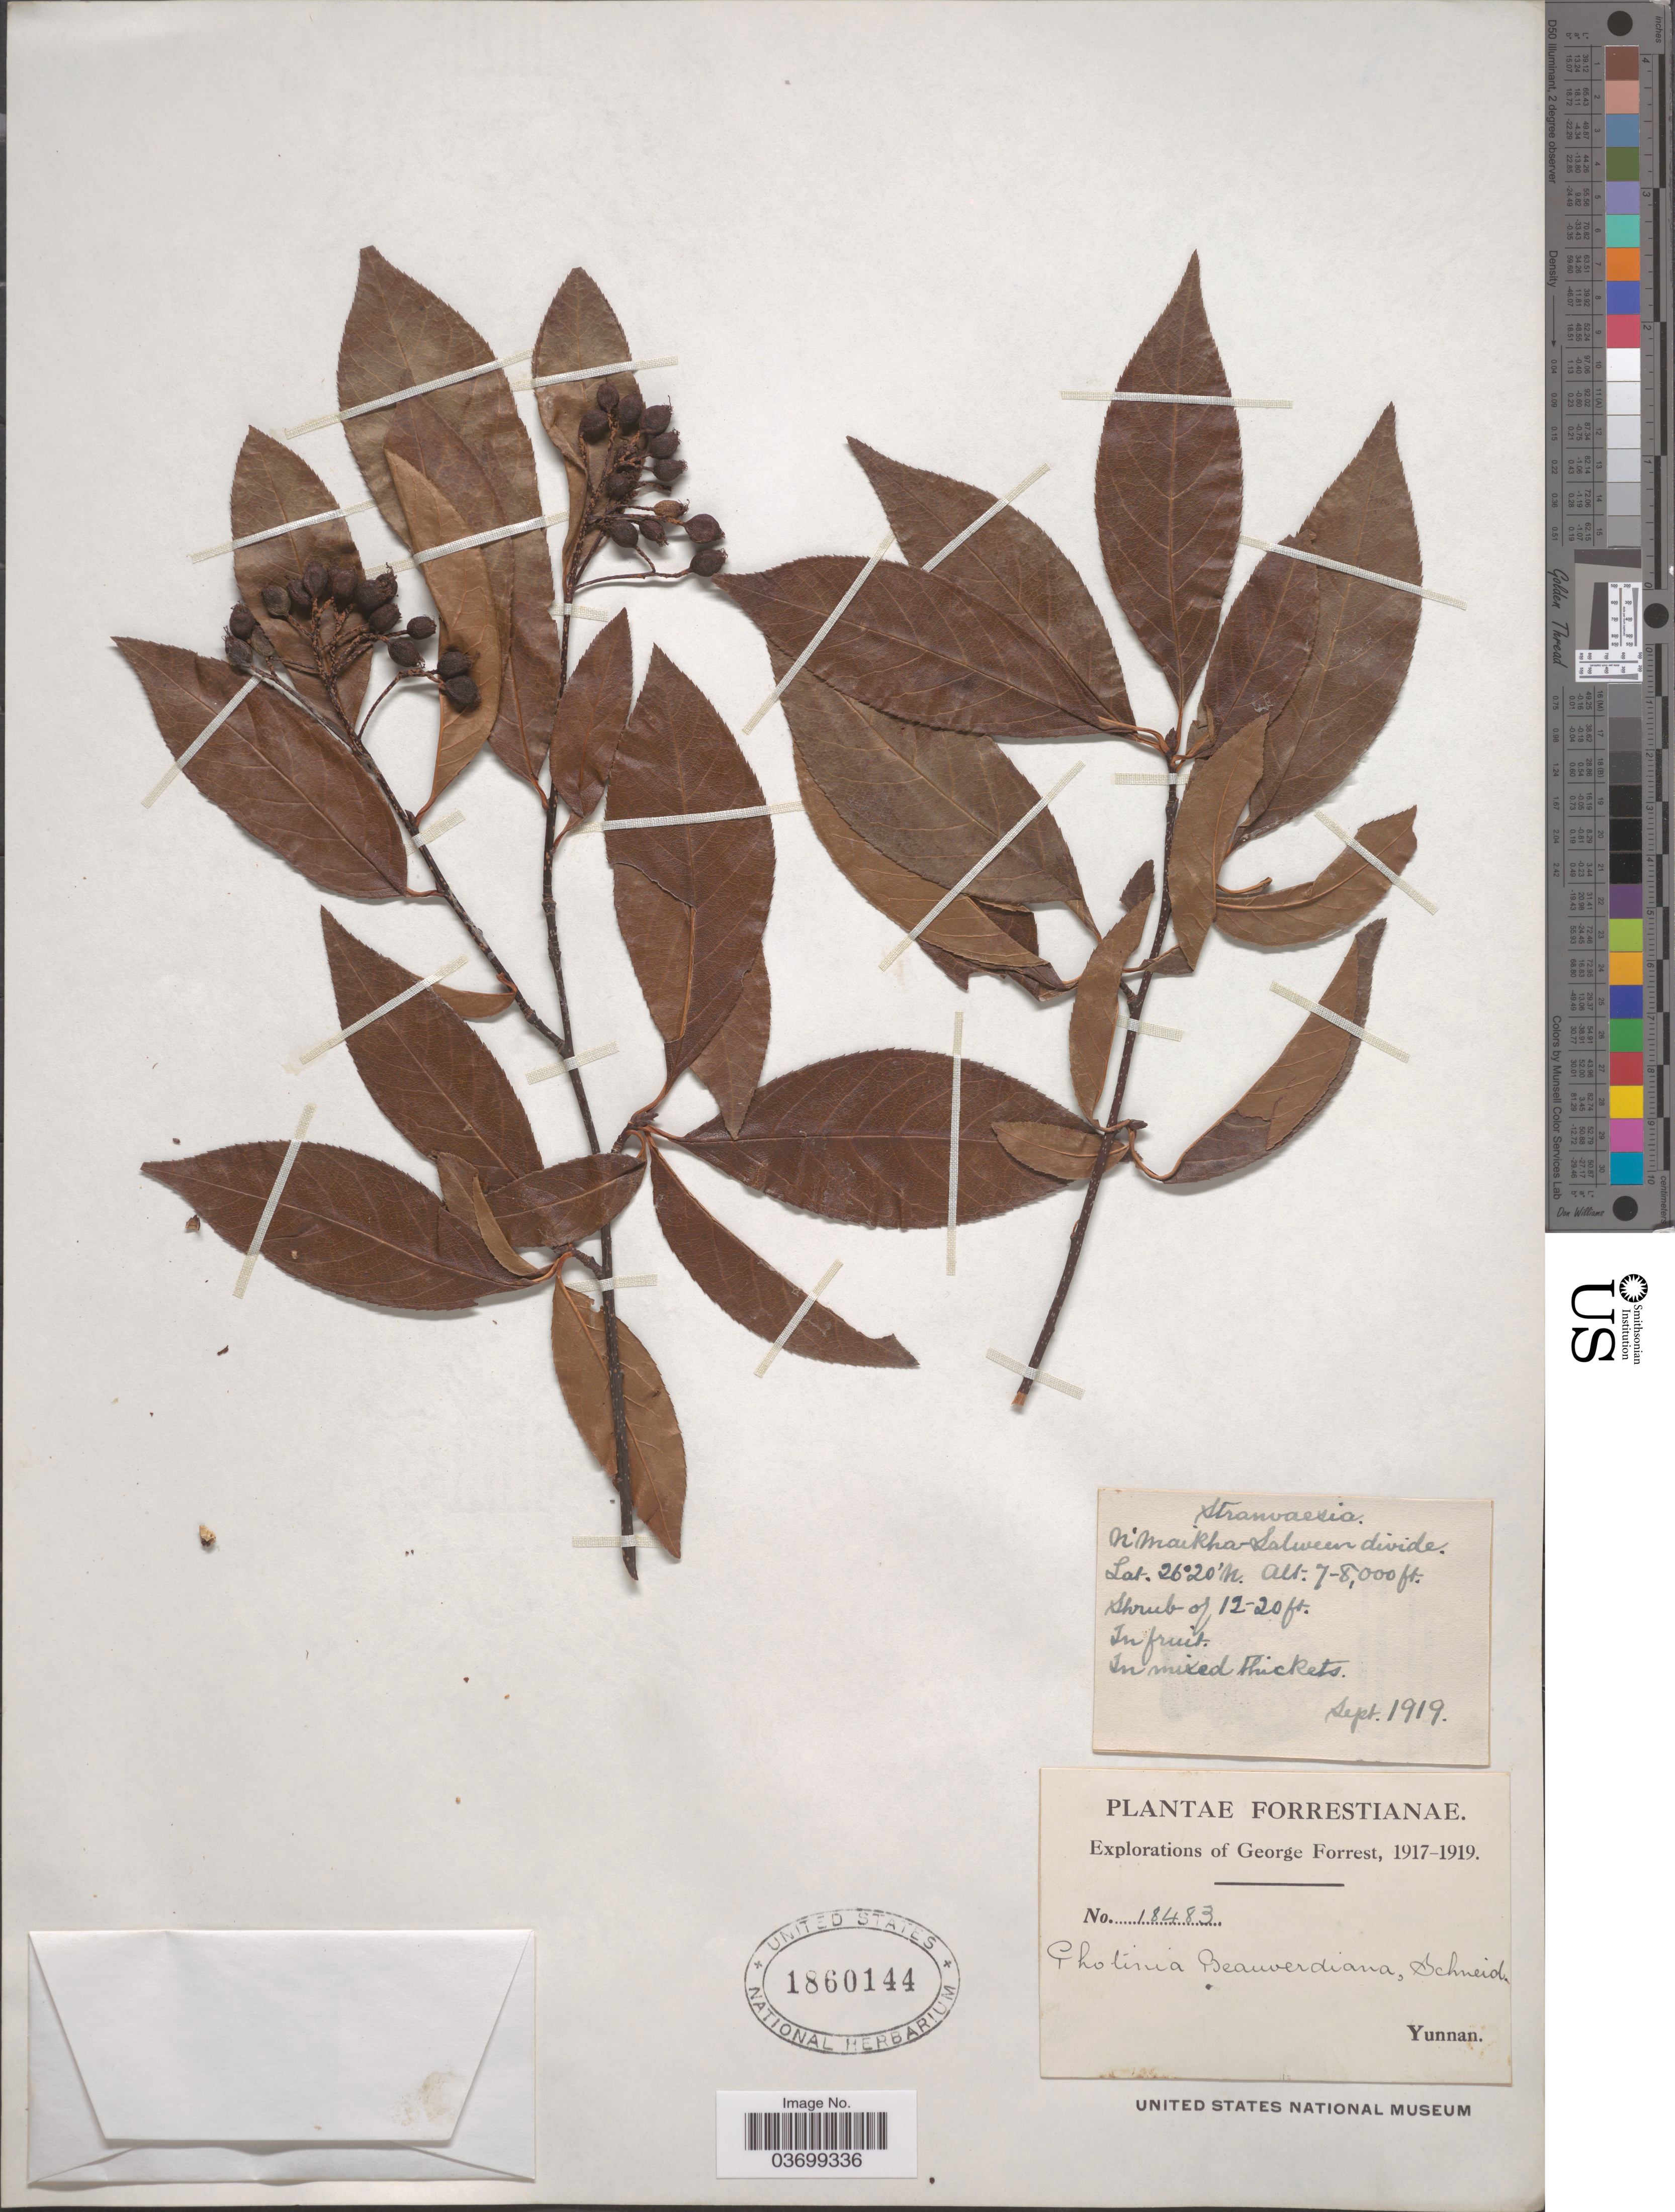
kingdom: Plantae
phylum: Tracheophyta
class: Magnoliopsida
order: Rosales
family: Rosaceae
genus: Photinia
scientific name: Photinia beauverdiana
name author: C.K. Schneid.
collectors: G. Forrest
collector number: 18483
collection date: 1919-09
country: China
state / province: Yunnan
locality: N'Maikha-Salween divide.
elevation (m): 2134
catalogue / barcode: US 1860144